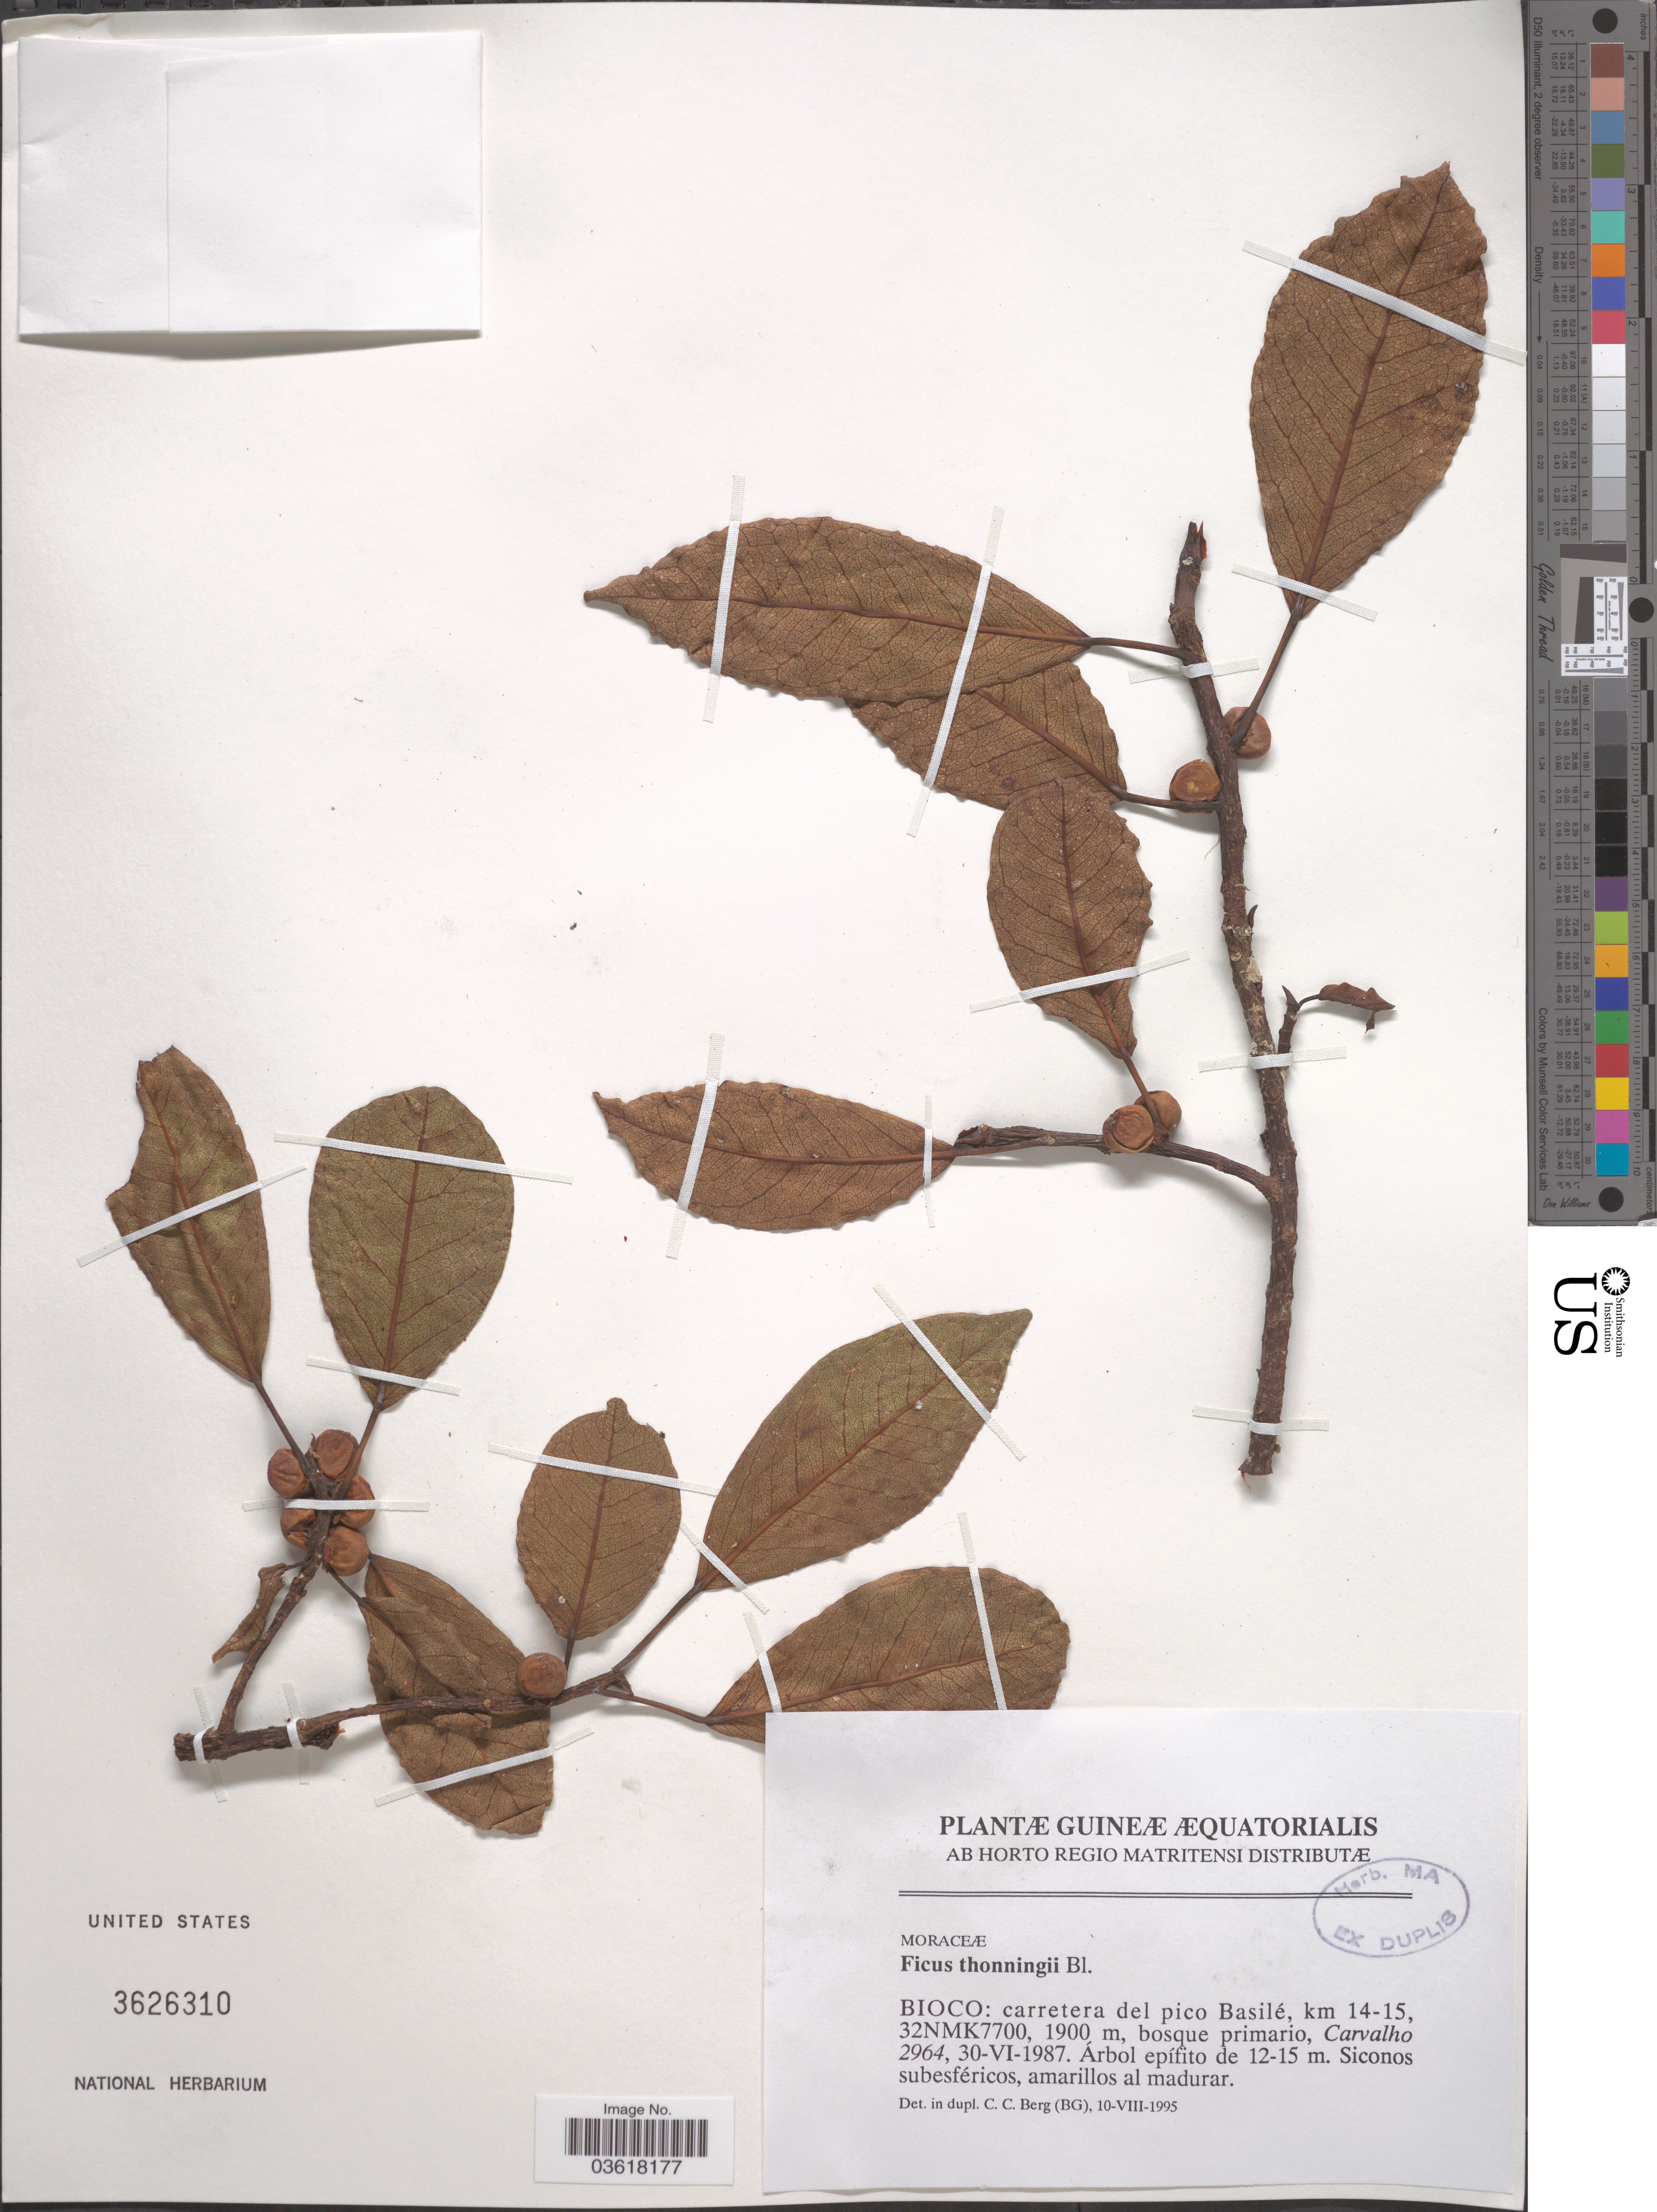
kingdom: Plantae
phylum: Tracheophyta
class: Magnoliopsida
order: Rosales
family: Moraceae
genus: Ficus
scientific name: Ficus thonningii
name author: Blume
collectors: Carvalho, --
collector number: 2964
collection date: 1987-06-30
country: Equatorial Guinea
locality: Guineæ Æquatorialis. Bioco: carretera del pico Basilé, km 14-15, 32NMK7700.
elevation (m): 1900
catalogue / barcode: US 3626310